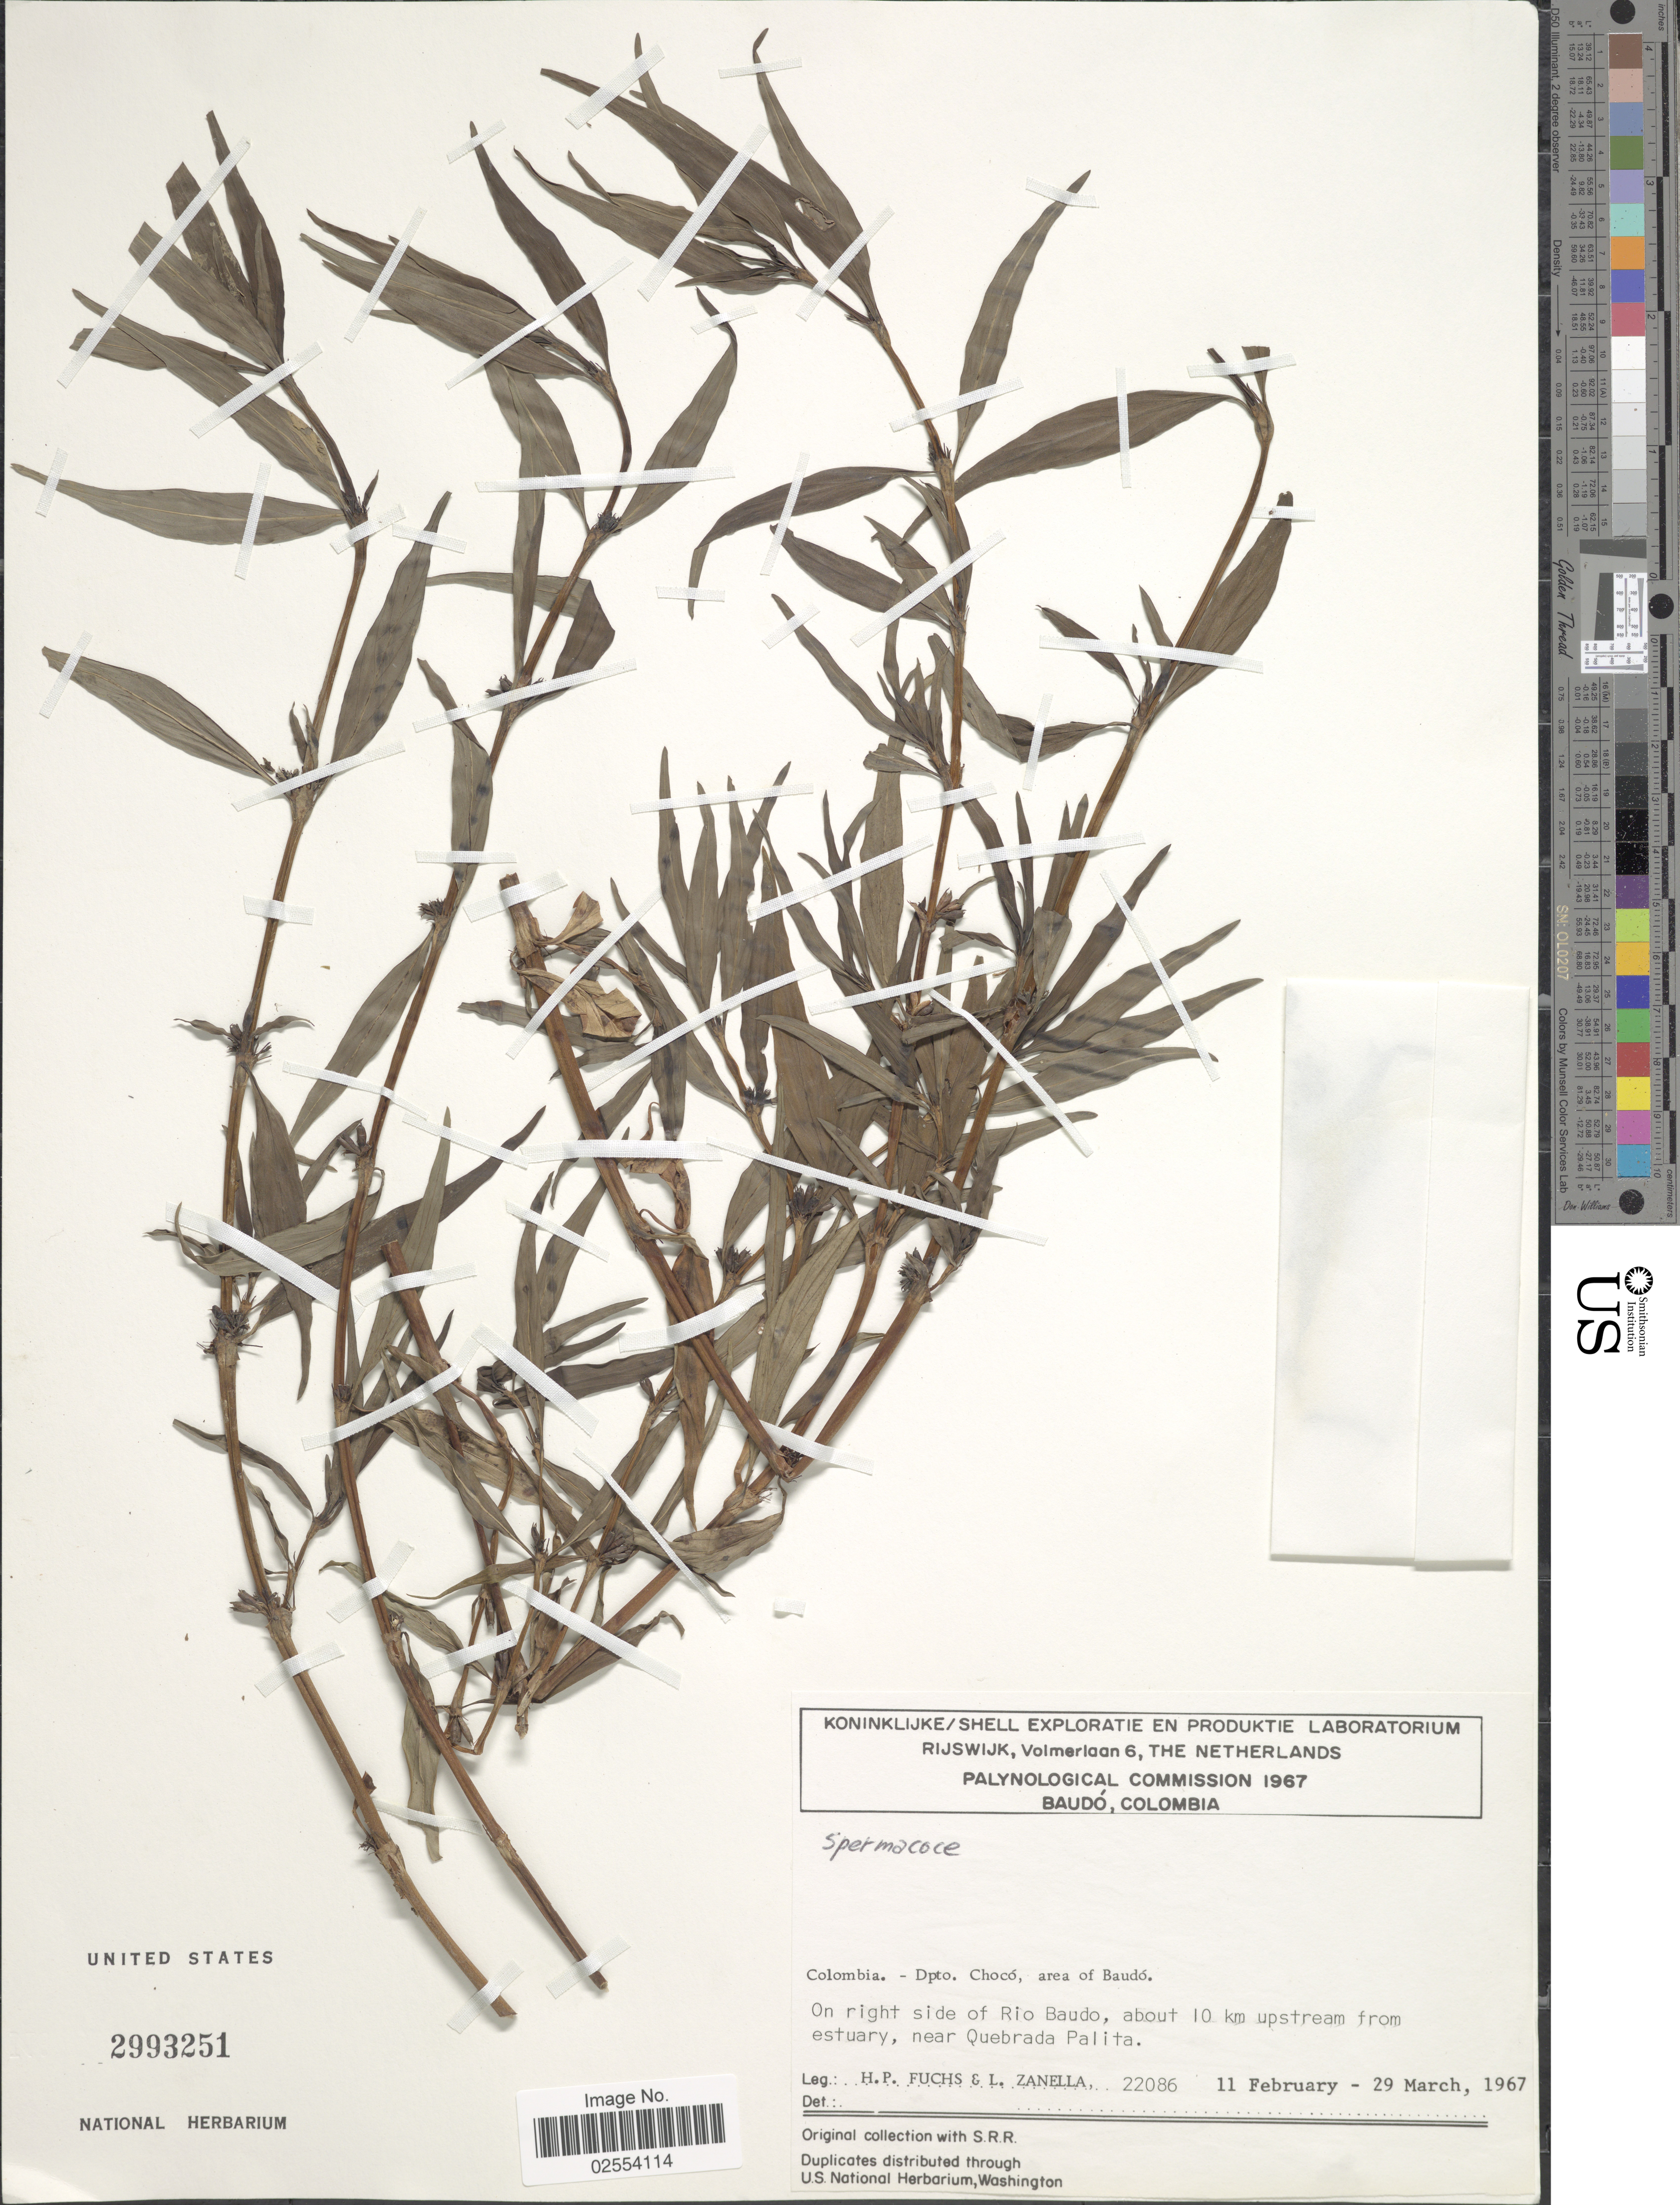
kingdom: Plantae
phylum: Tracheophyta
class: Magnoliopsida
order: Gentianales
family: Rubiaceae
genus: Spermacoce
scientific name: Spermacoce sp.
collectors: H. P. Fuchs & L. Zanella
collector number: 22086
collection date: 1967-02-11/1967-03-29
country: Colombia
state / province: Chocó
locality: Dpto. Chocó, area of Baudó, On right side of Rio Baudo, about 10 km upstream from estuary, near Quebrada Palita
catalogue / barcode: US 2993251